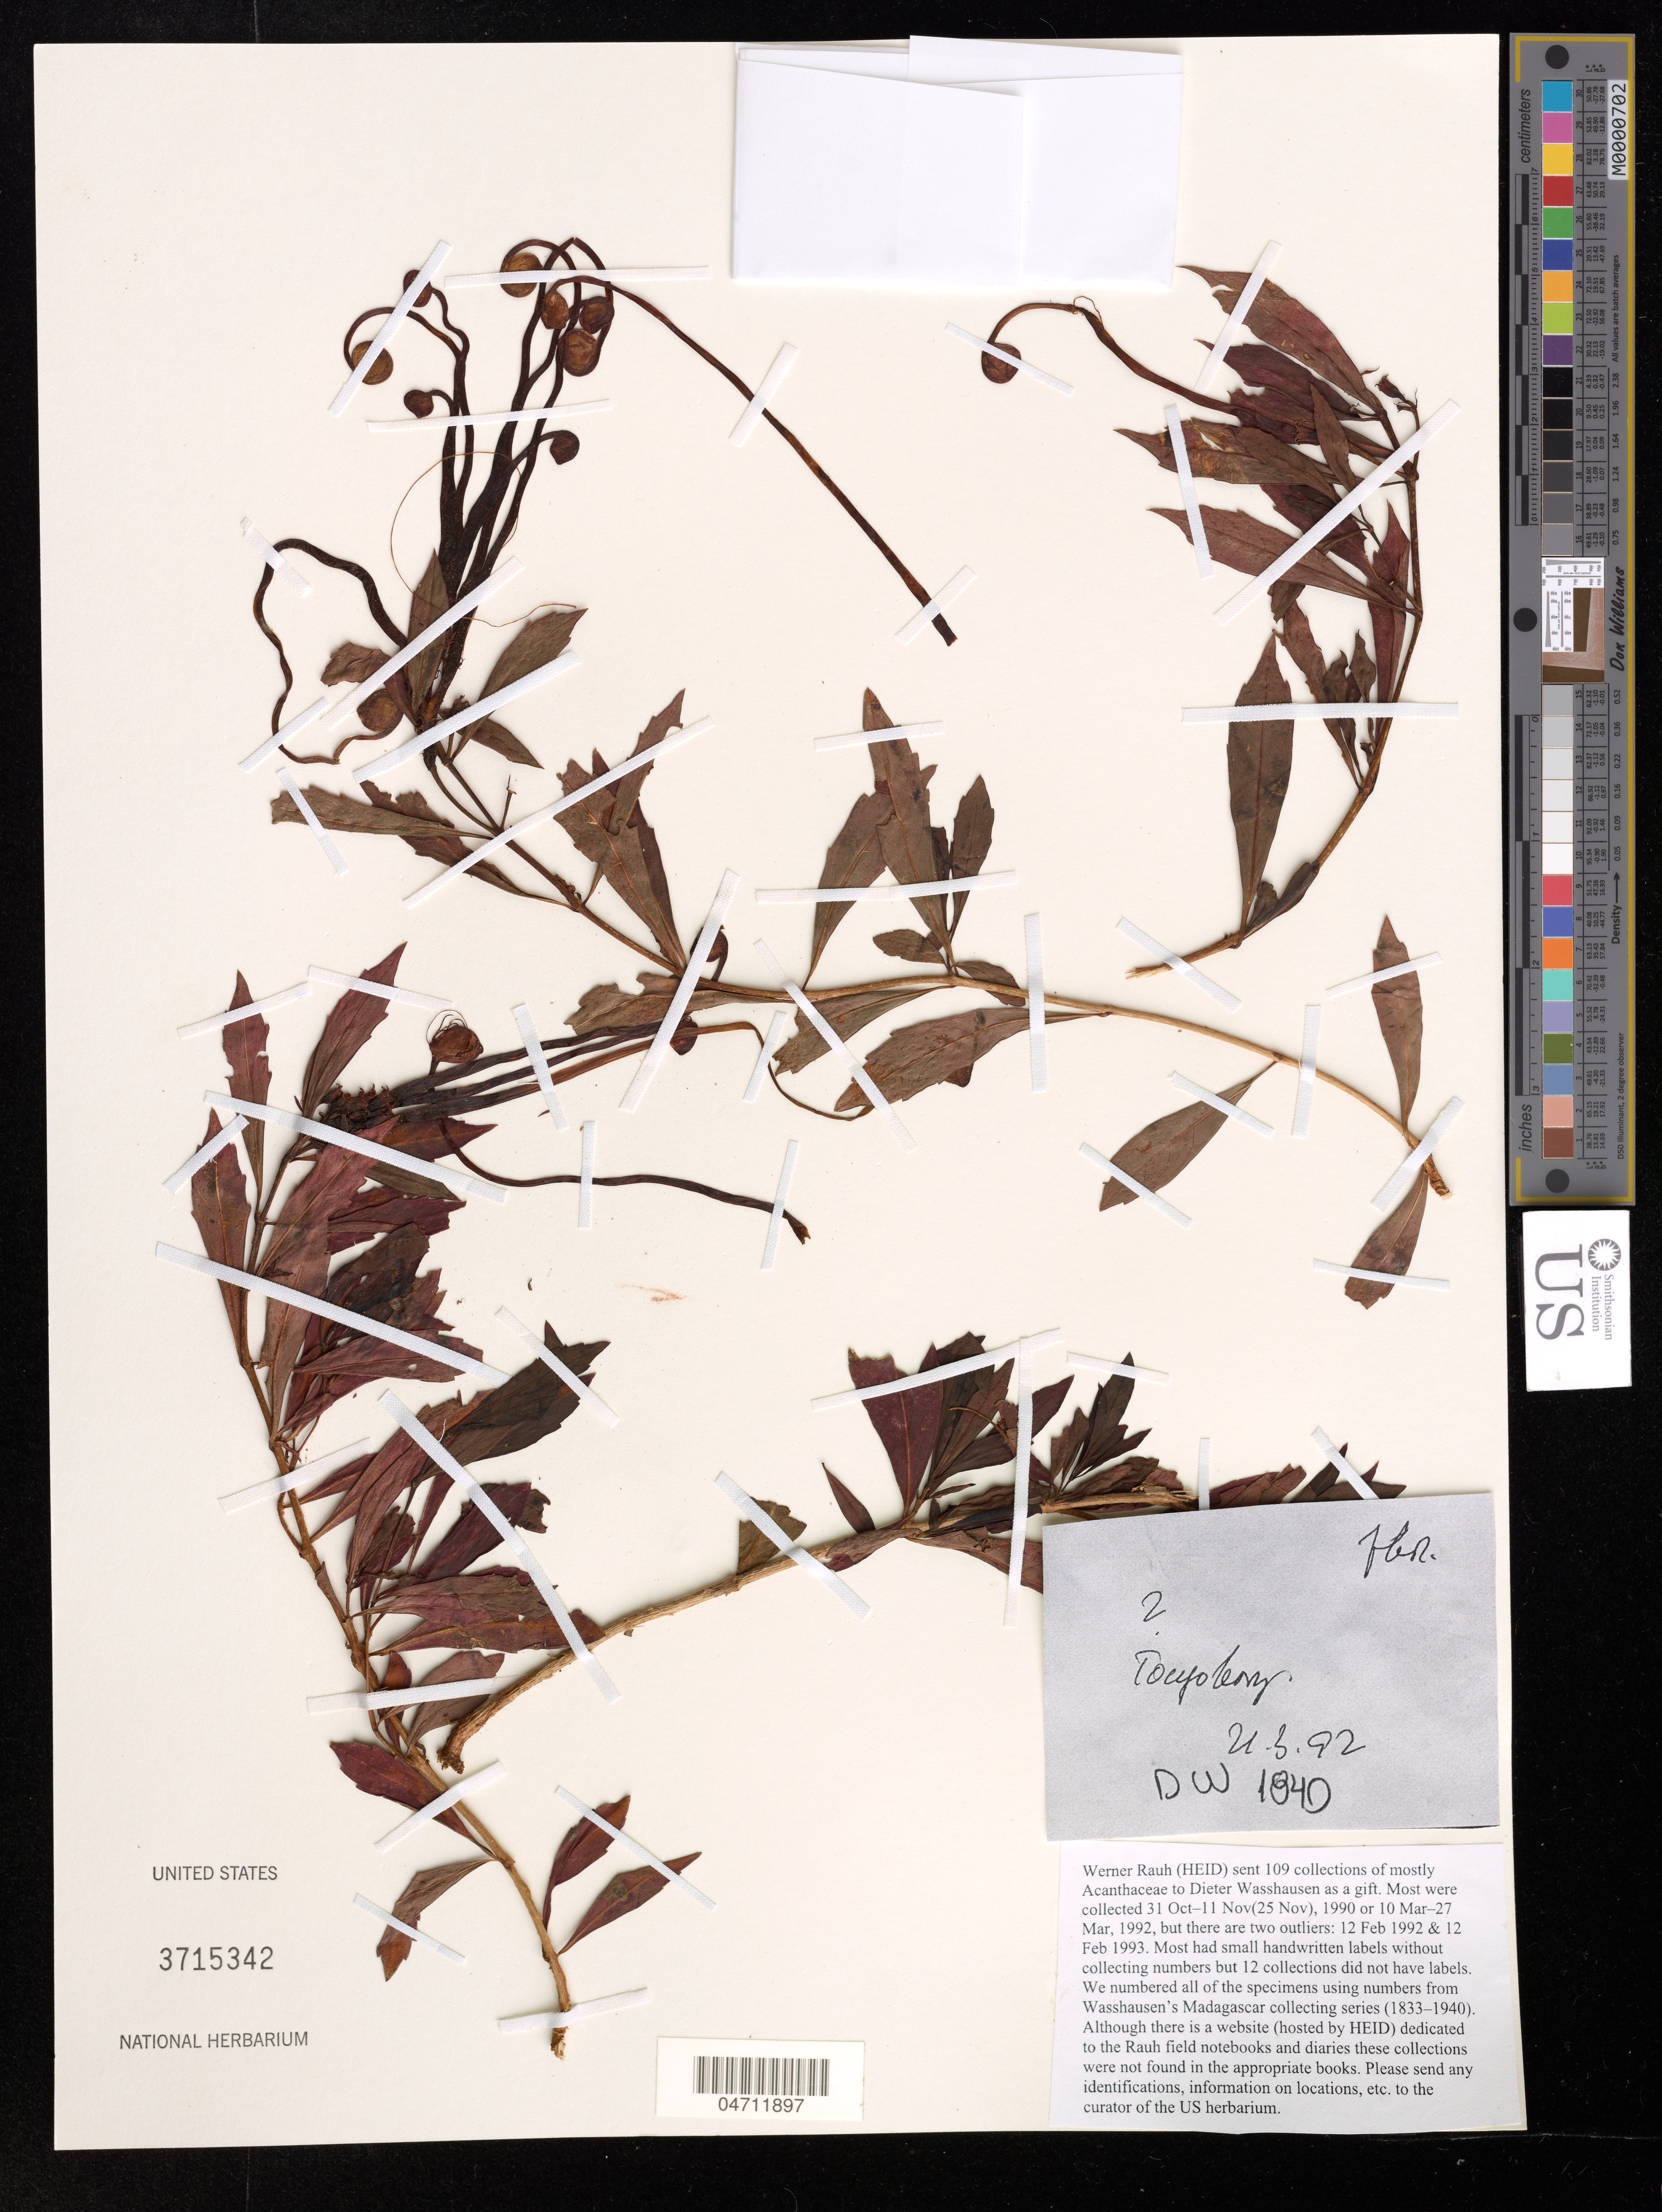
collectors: W. Rauh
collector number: DW 1840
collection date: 1992-03-21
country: Madagascar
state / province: Tulear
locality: Tongobory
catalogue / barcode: US 3715342